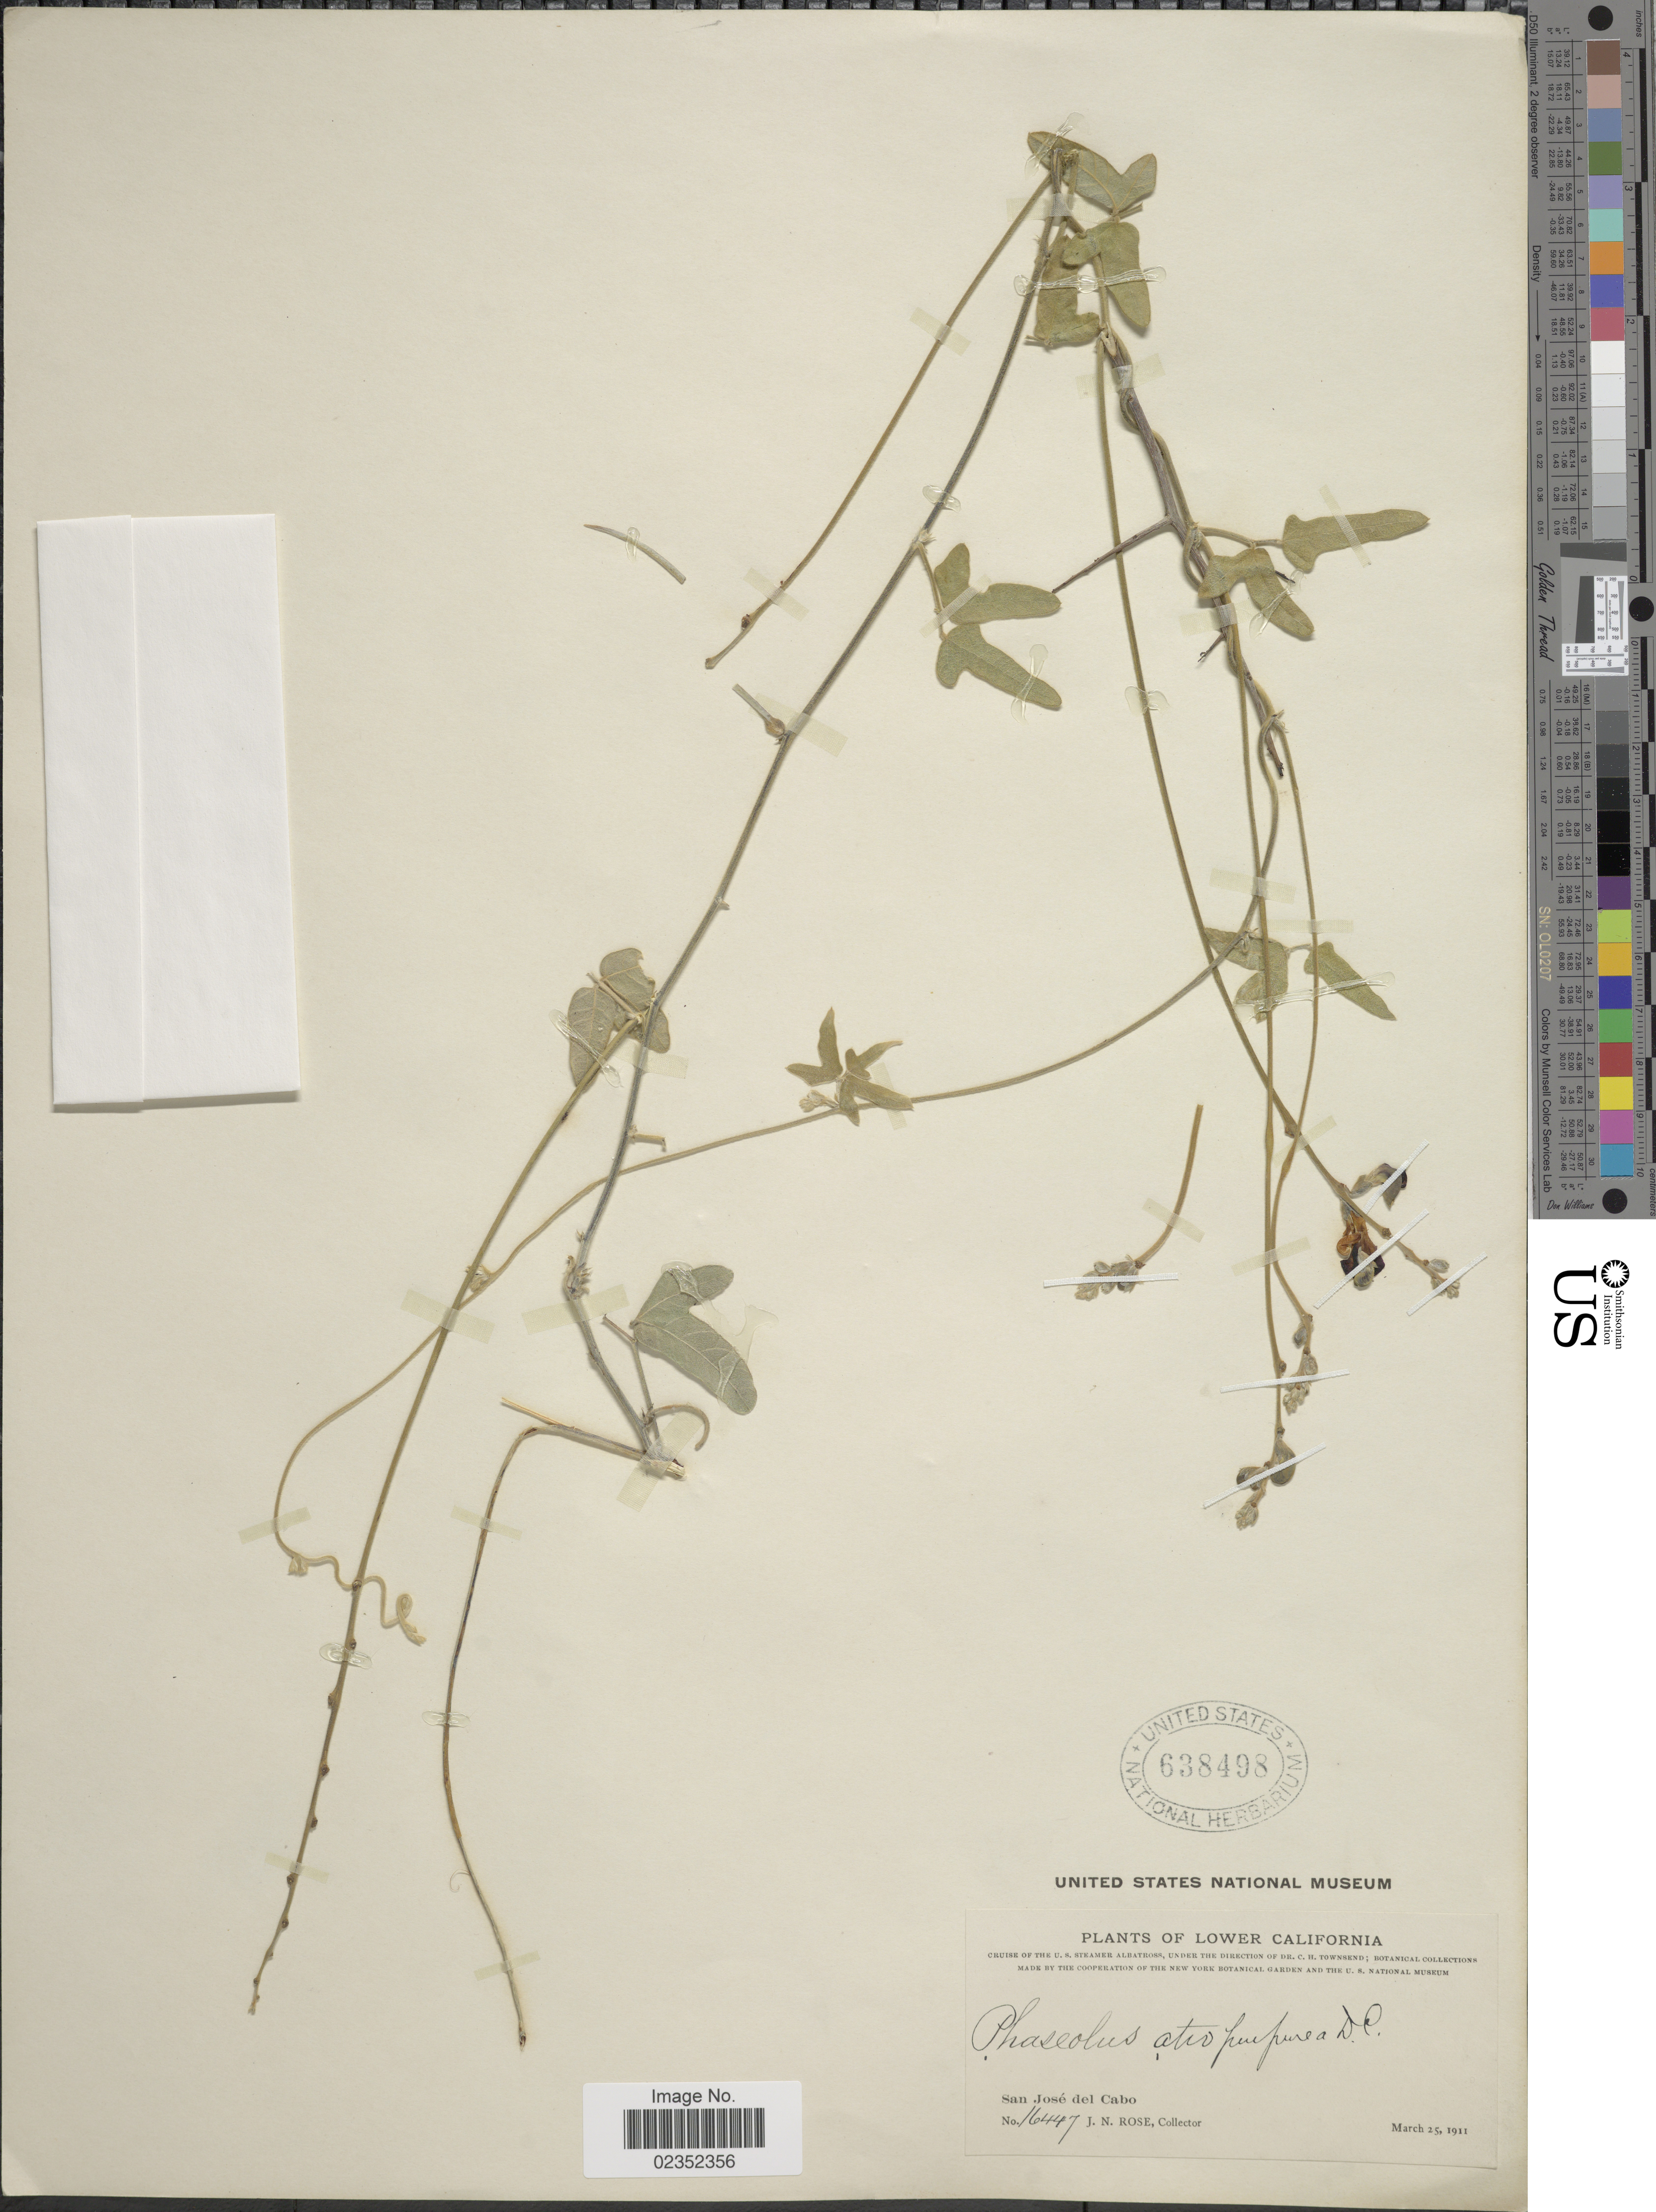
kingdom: Plantae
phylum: Tracheophyta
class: Magnoliopsida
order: Fabales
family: Fabaceae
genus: Macroptilium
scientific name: Macroptilium atropurpureum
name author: (DC.) Urb.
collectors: J. N. Rose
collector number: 16447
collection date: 1911-03-25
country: Mexico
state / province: Baja California Sur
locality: San Jose del Cabo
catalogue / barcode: US 638498